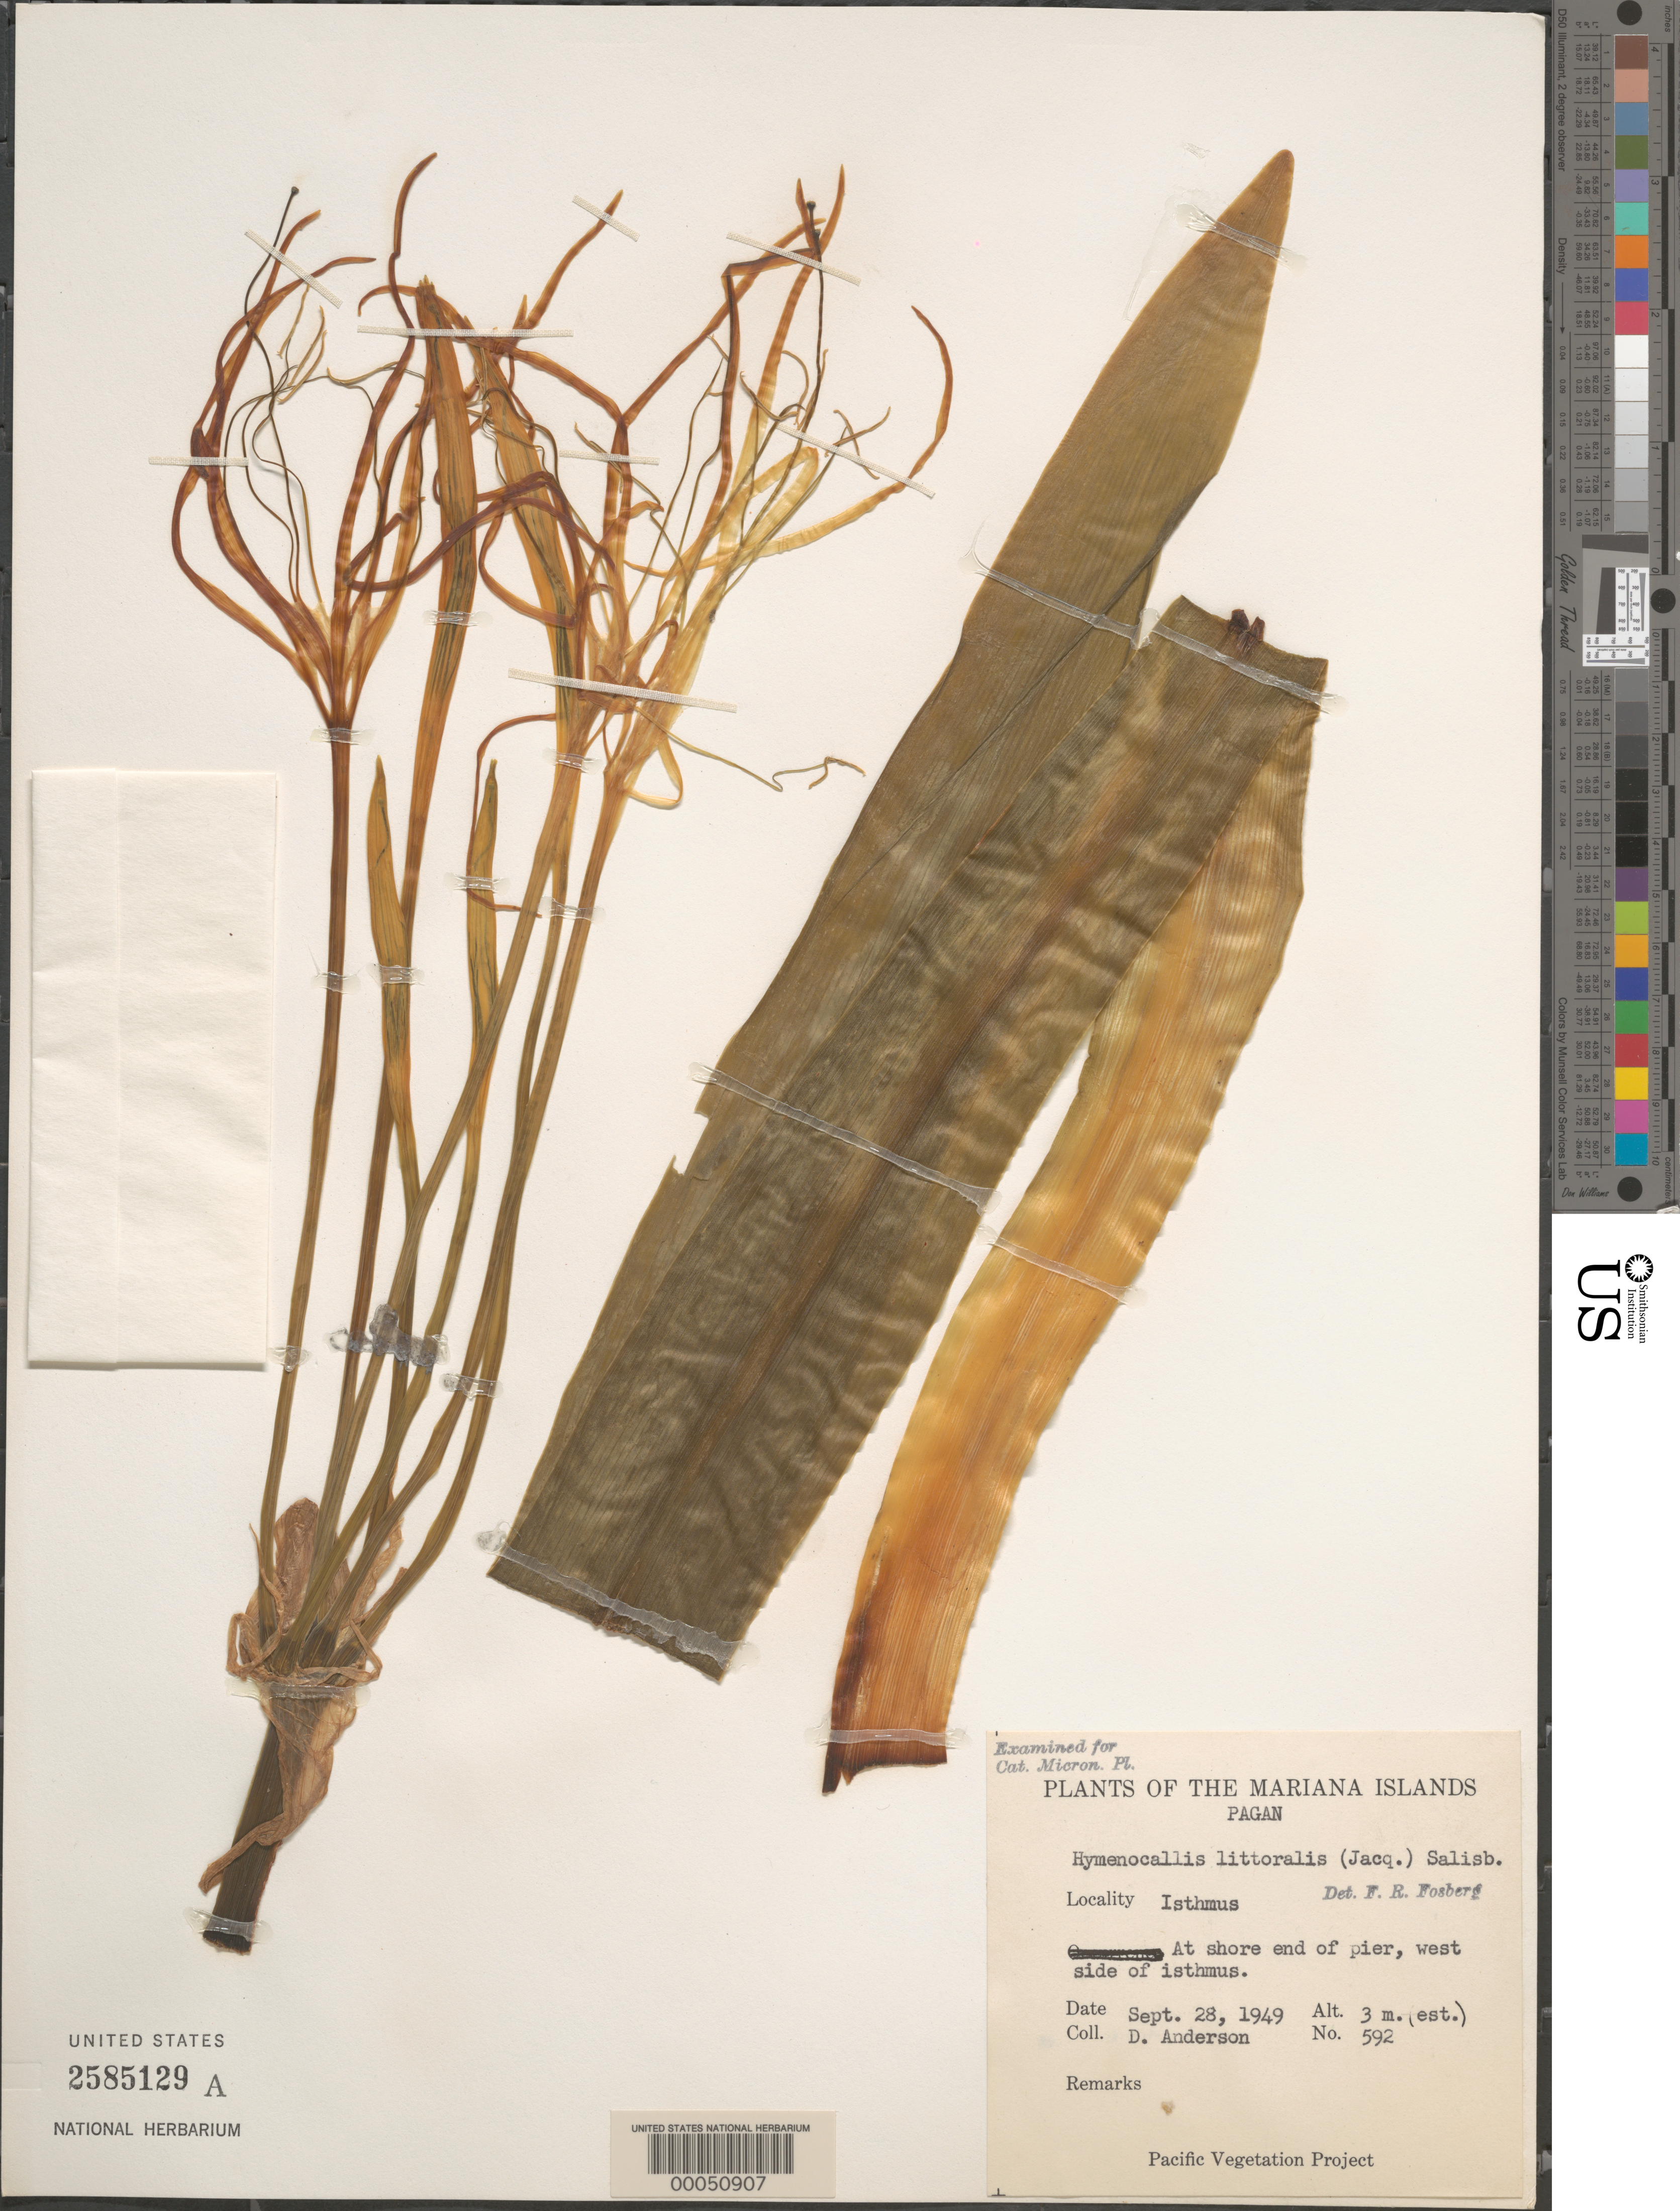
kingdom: Plantae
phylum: Tracheophyta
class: Liliopsida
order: Asparagales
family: Amaryllidaceae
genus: Hymenocallis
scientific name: Hymenocallis littoralis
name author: (Jacq.) Salisb.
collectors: D. Anderson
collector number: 592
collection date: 1949-09-28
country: Northern Mariana Islands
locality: The Mariana Islands. Pagan. Isthmus. At shore end of pier, west side of isthmus.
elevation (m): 3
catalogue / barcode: US 2585129A